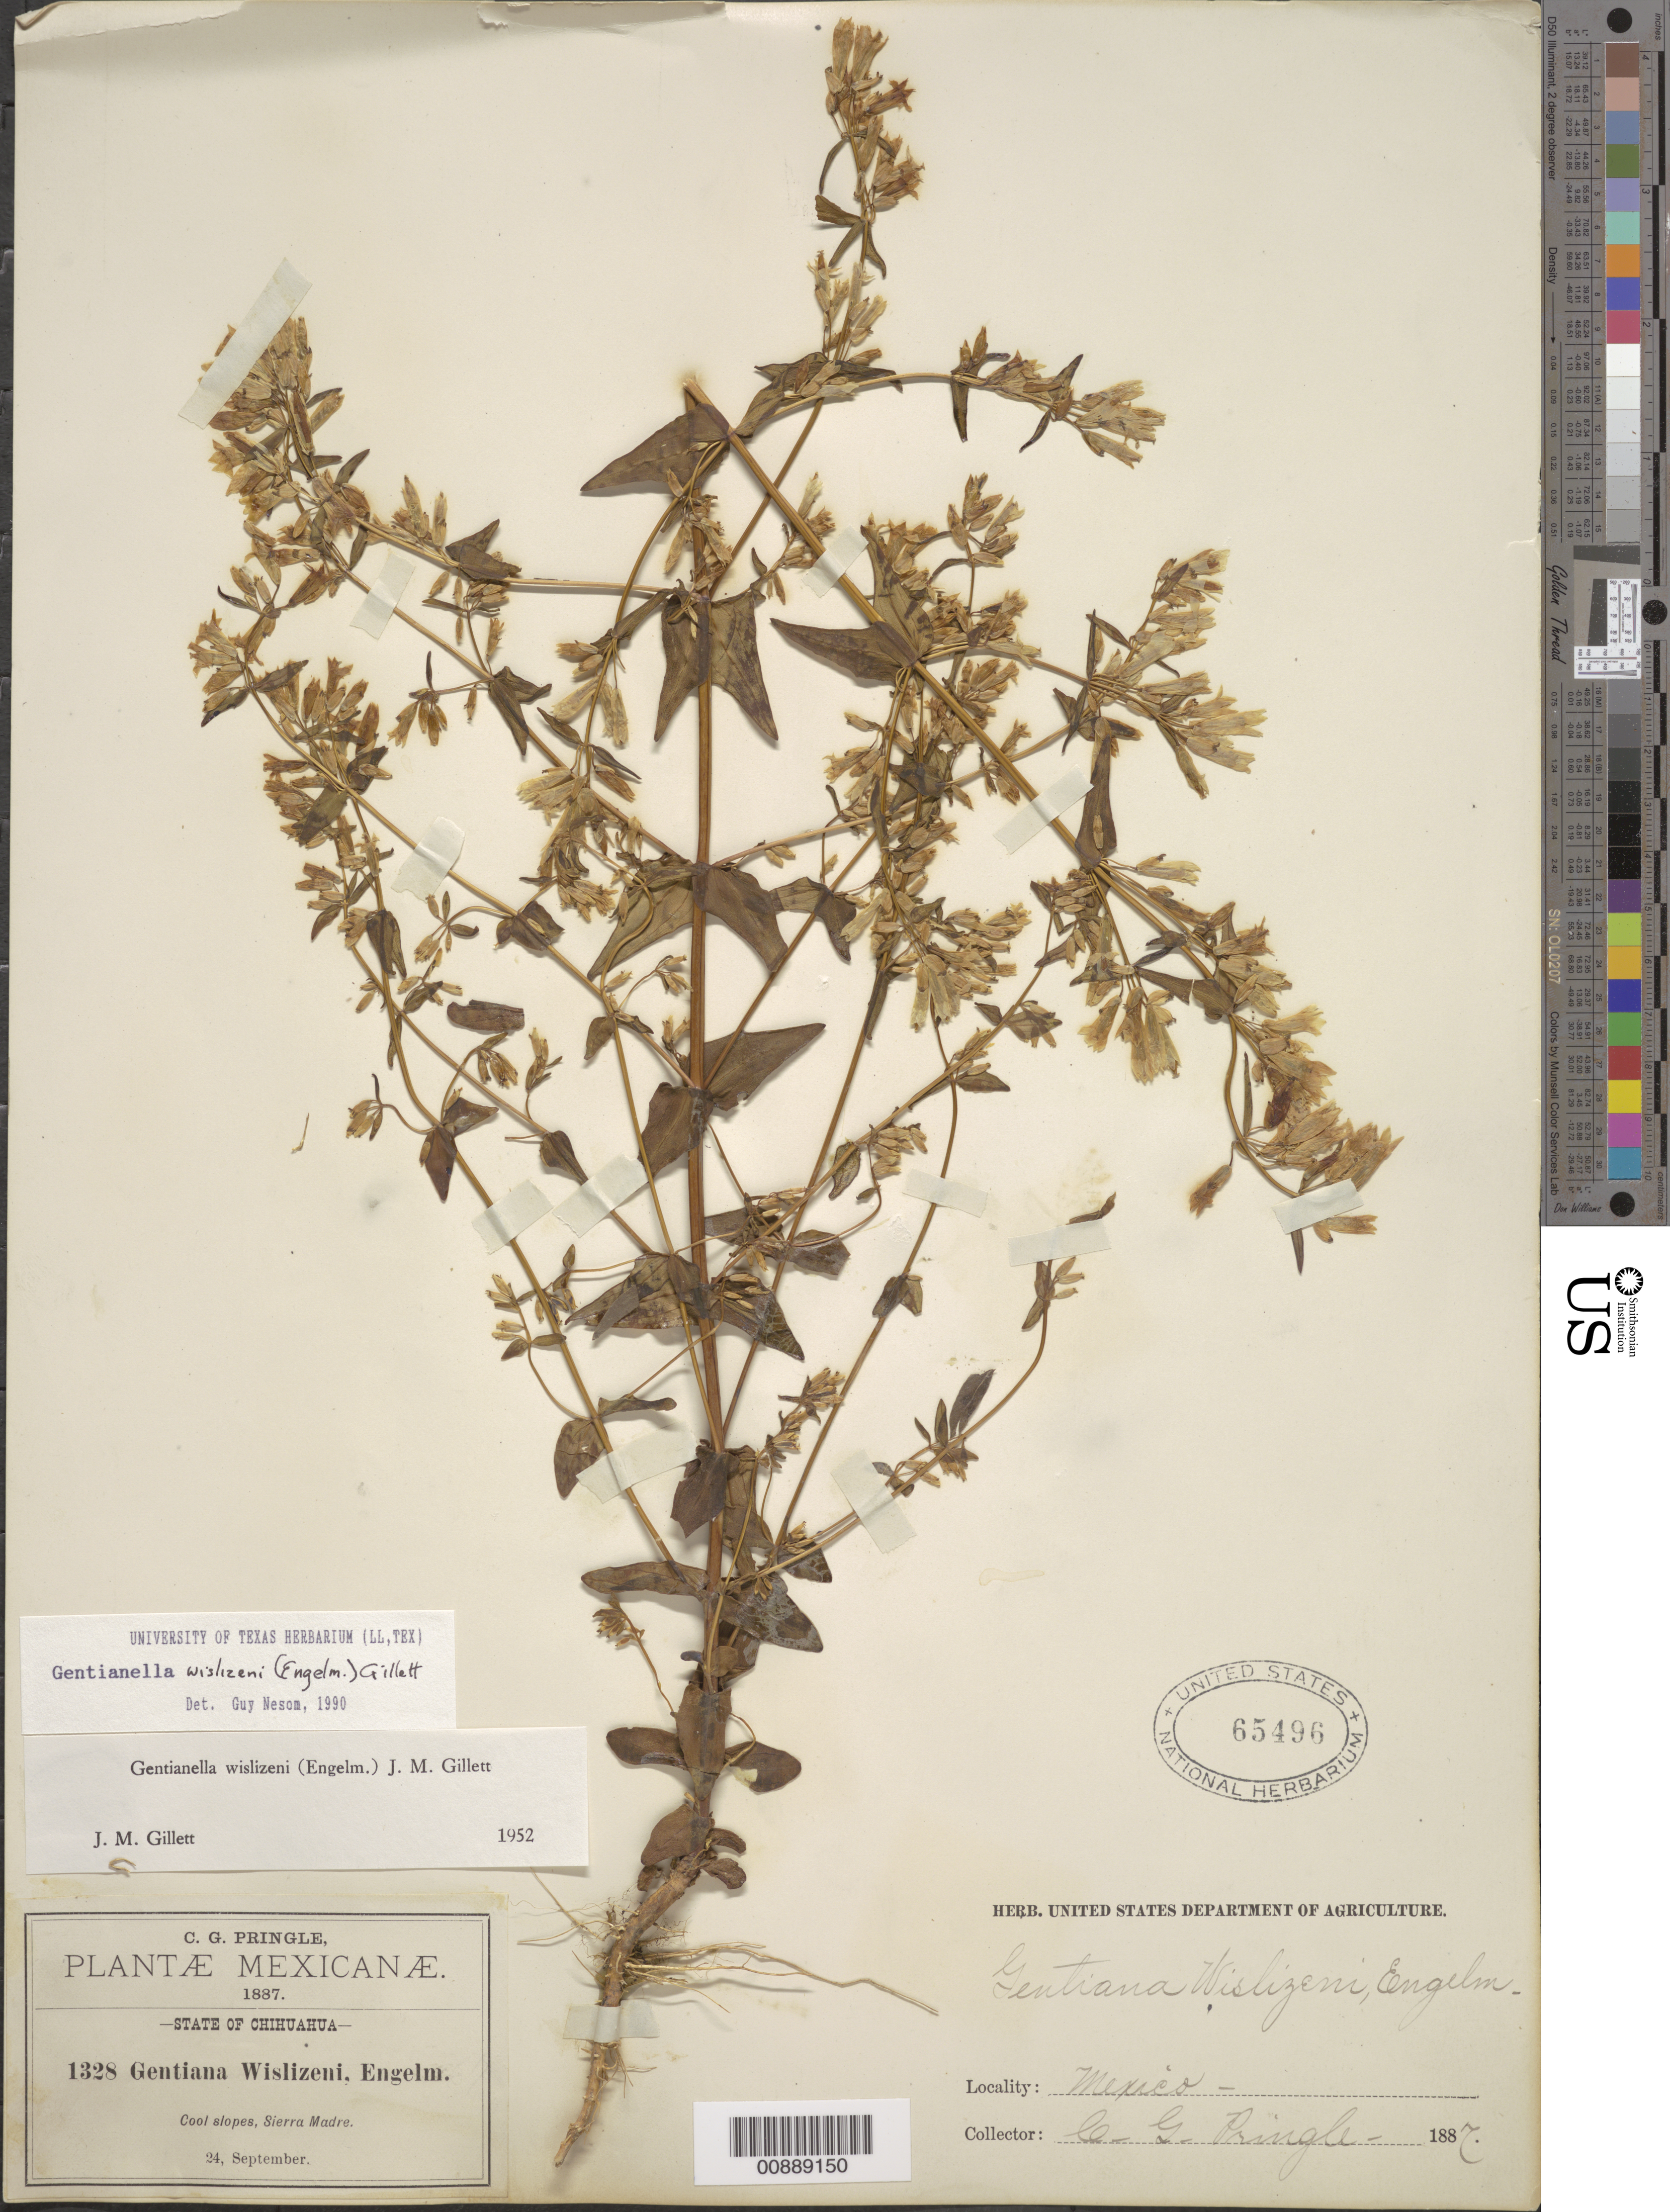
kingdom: Plantae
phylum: Tracheophyta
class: Magnoliopsida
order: Gentianales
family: Gentianaceae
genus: Gentianella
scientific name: Gentianella wislizeni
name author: (Engelm.) J.M. Gillett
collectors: C. G. Pringle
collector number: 1328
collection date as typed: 24 Sep 1887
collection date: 1887-09-24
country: Mexico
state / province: Chihuahua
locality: Sierra Madre, Chihuahua.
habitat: Cool slopes.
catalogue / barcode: US 65496